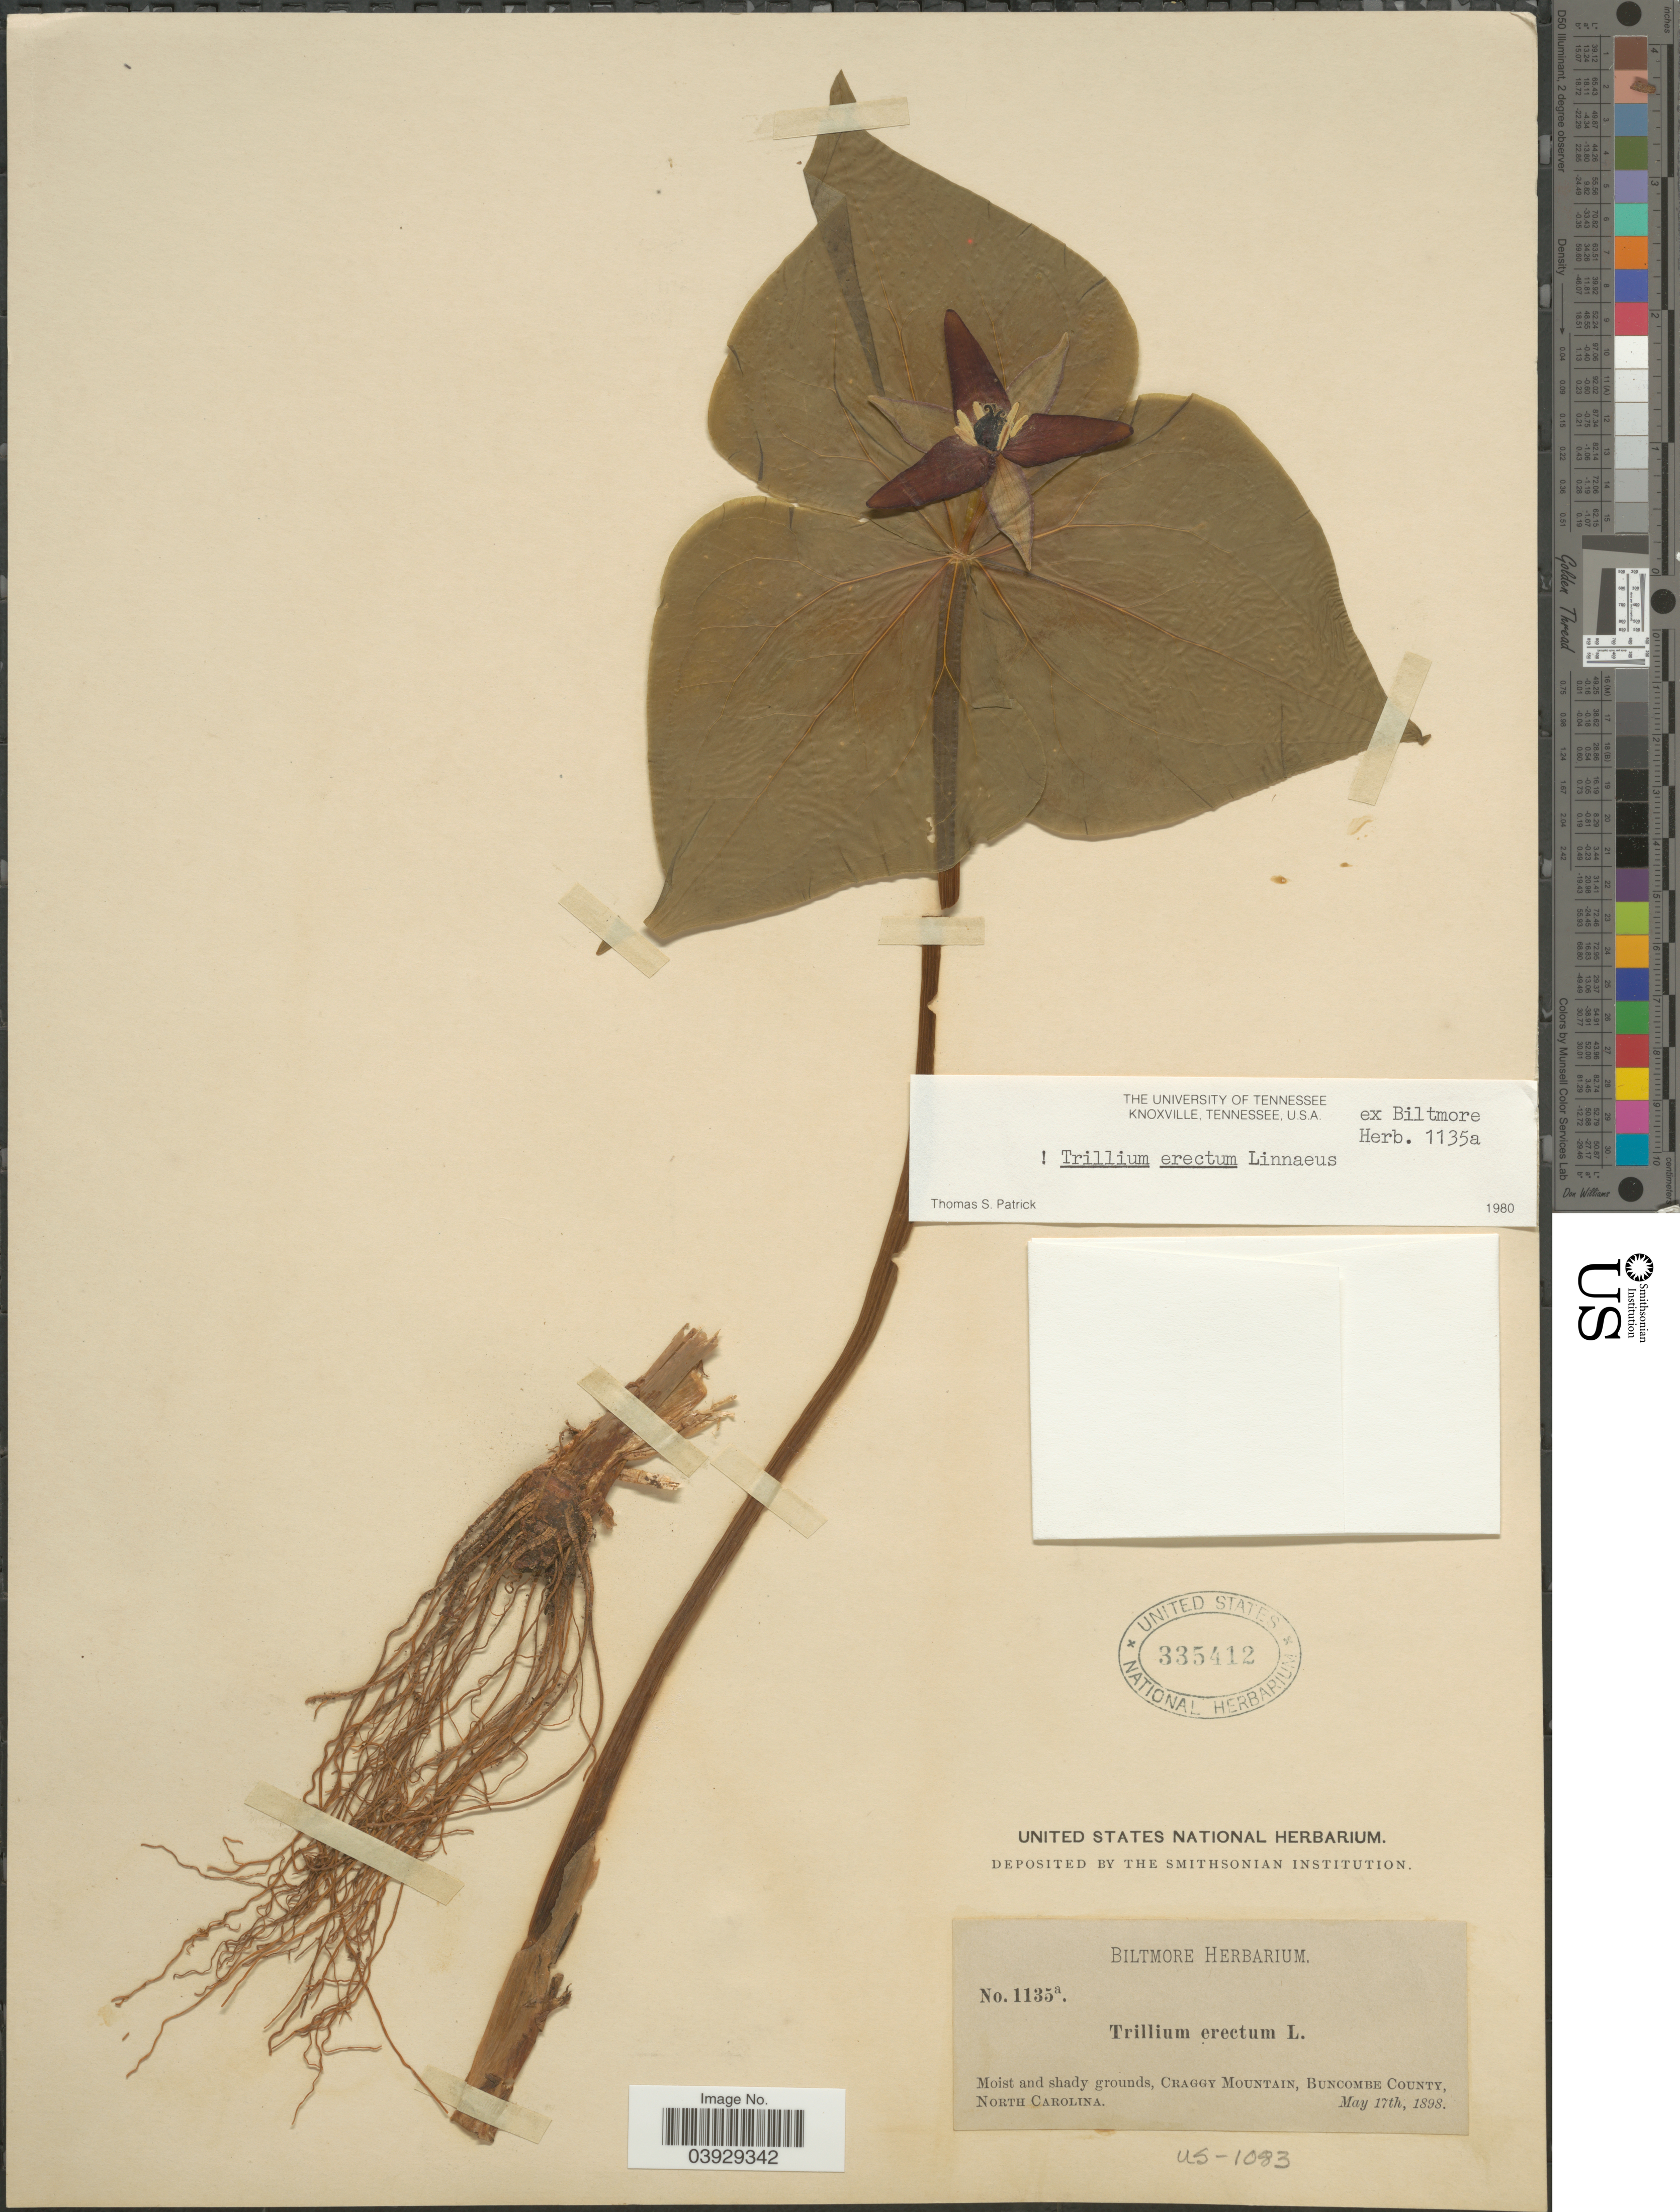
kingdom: Plantae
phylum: Tracheophyta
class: Liliopsida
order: Liliales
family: Melanthiaceae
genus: Trillium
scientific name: Trillium erectum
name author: L.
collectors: ex herb. Biltmore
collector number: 1135a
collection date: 1898-05-17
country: United States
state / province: North Carolina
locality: Craggy Mountain, Buncombe County.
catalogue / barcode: US 335412